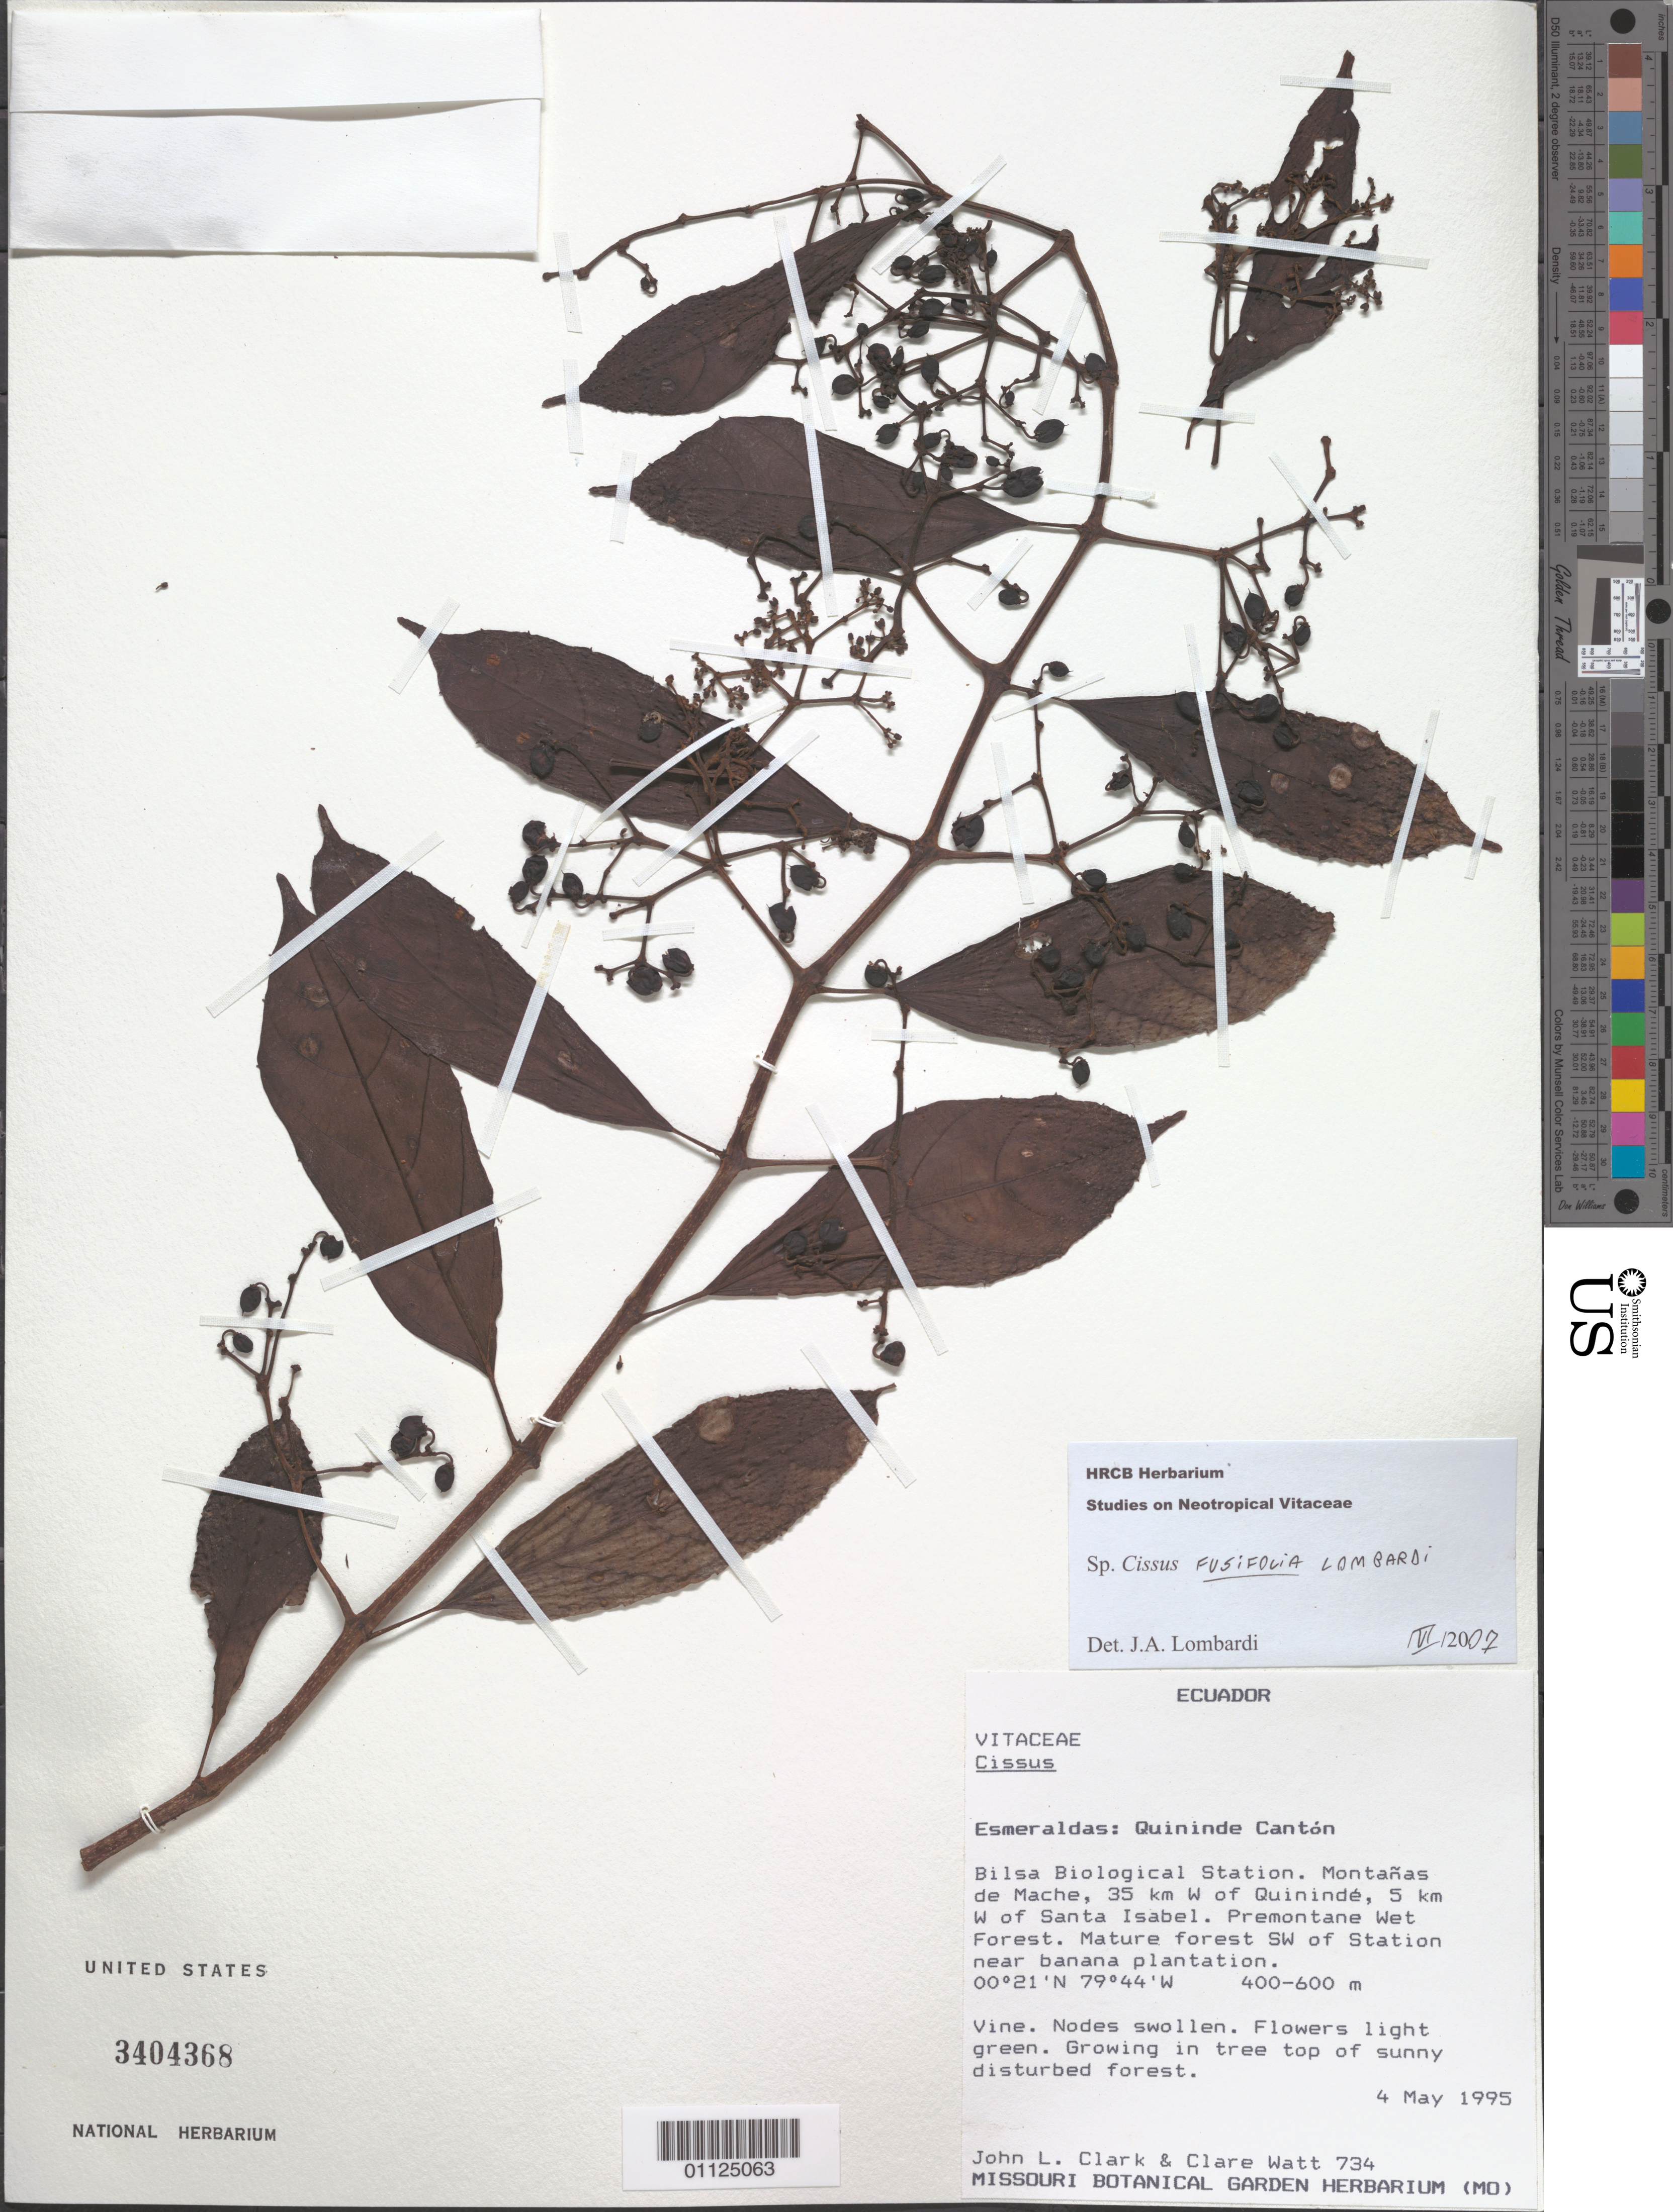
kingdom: Plantae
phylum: Tracheophyta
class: Magnoliopsida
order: Vitales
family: Vitaceae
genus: Cissus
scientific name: Cissus fusifolia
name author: Lombardi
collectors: J. L. Clark & C. Watt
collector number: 734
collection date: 1995-05-04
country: Ecuador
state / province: Esmeraldas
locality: Quininde Canton. Bilsa Biological Station. Montanas de Mache, 35 km W of Quininde, 5 km W of Santa Isabel. Mature forest SW of Station near banana plantation.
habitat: Vine. Groving in tree top of sunny disturbed forest.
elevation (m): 400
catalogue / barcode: US 3404368